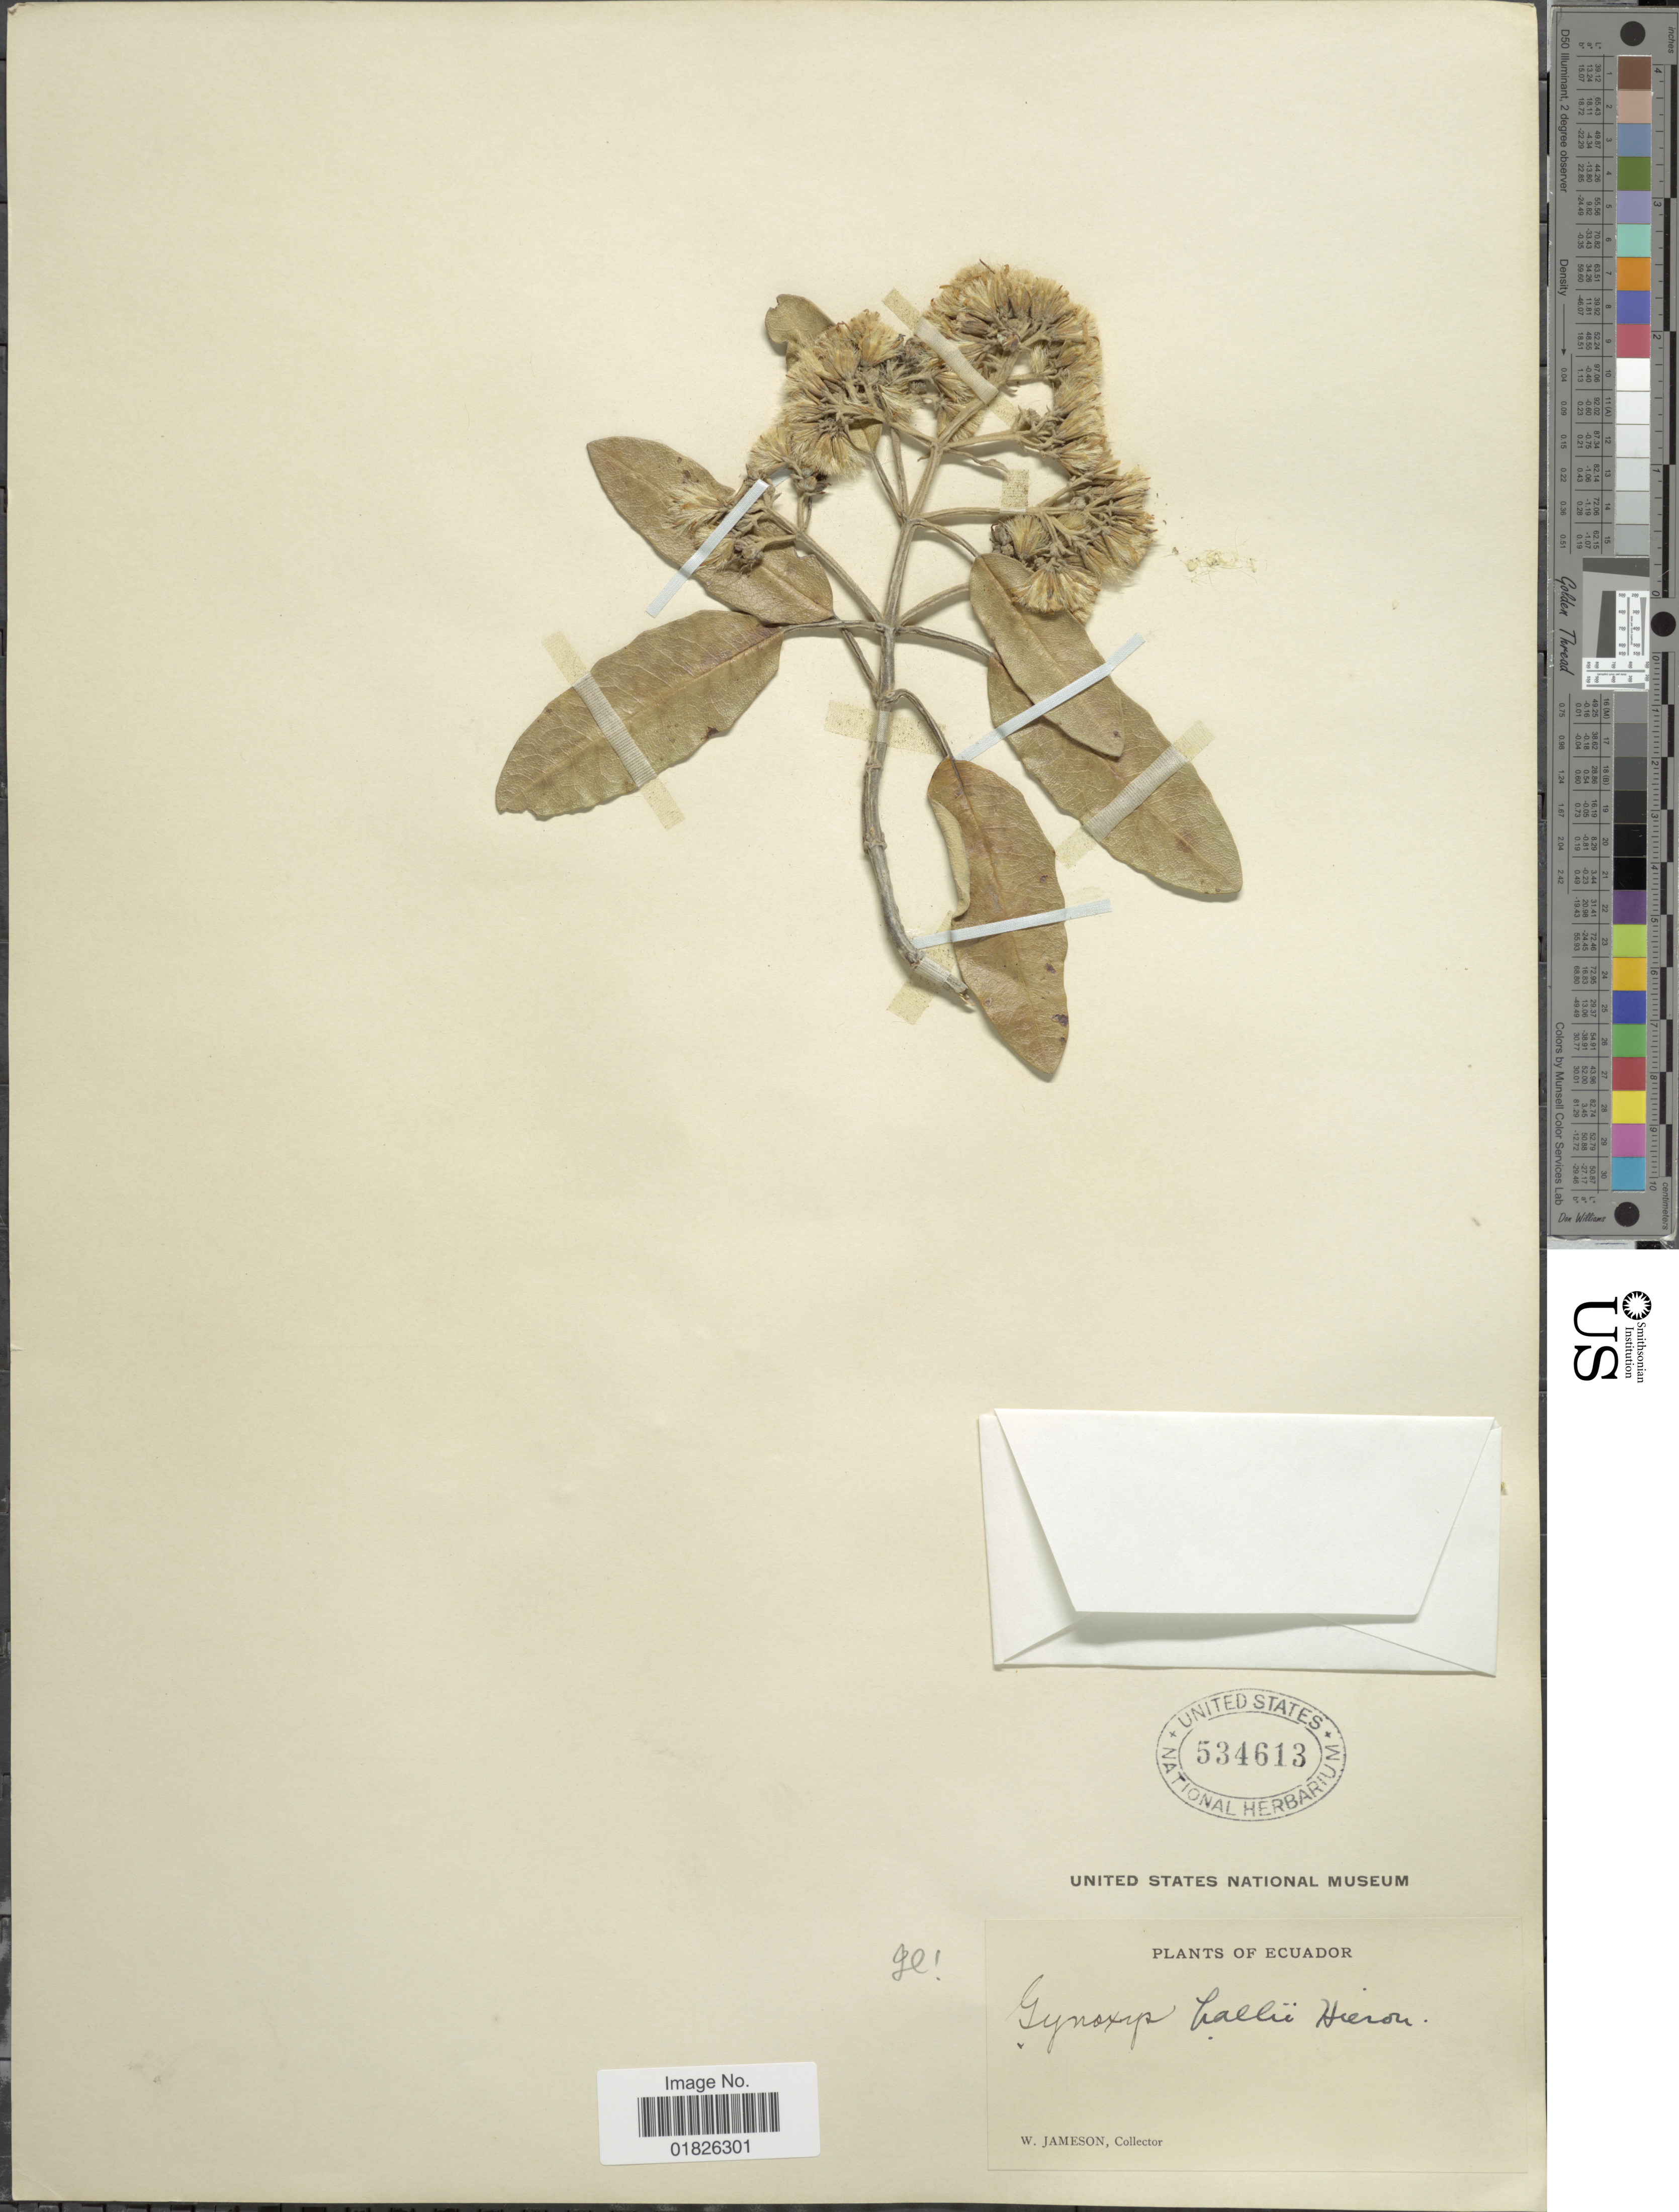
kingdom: Plantae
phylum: Tracheophyta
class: Magnoliopsida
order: Asterales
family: Asteraceae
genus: Gynoxys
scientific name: Gynoxys hallii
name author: Cass.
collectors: W. Jameson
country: Ecuador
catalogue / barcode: US 534613